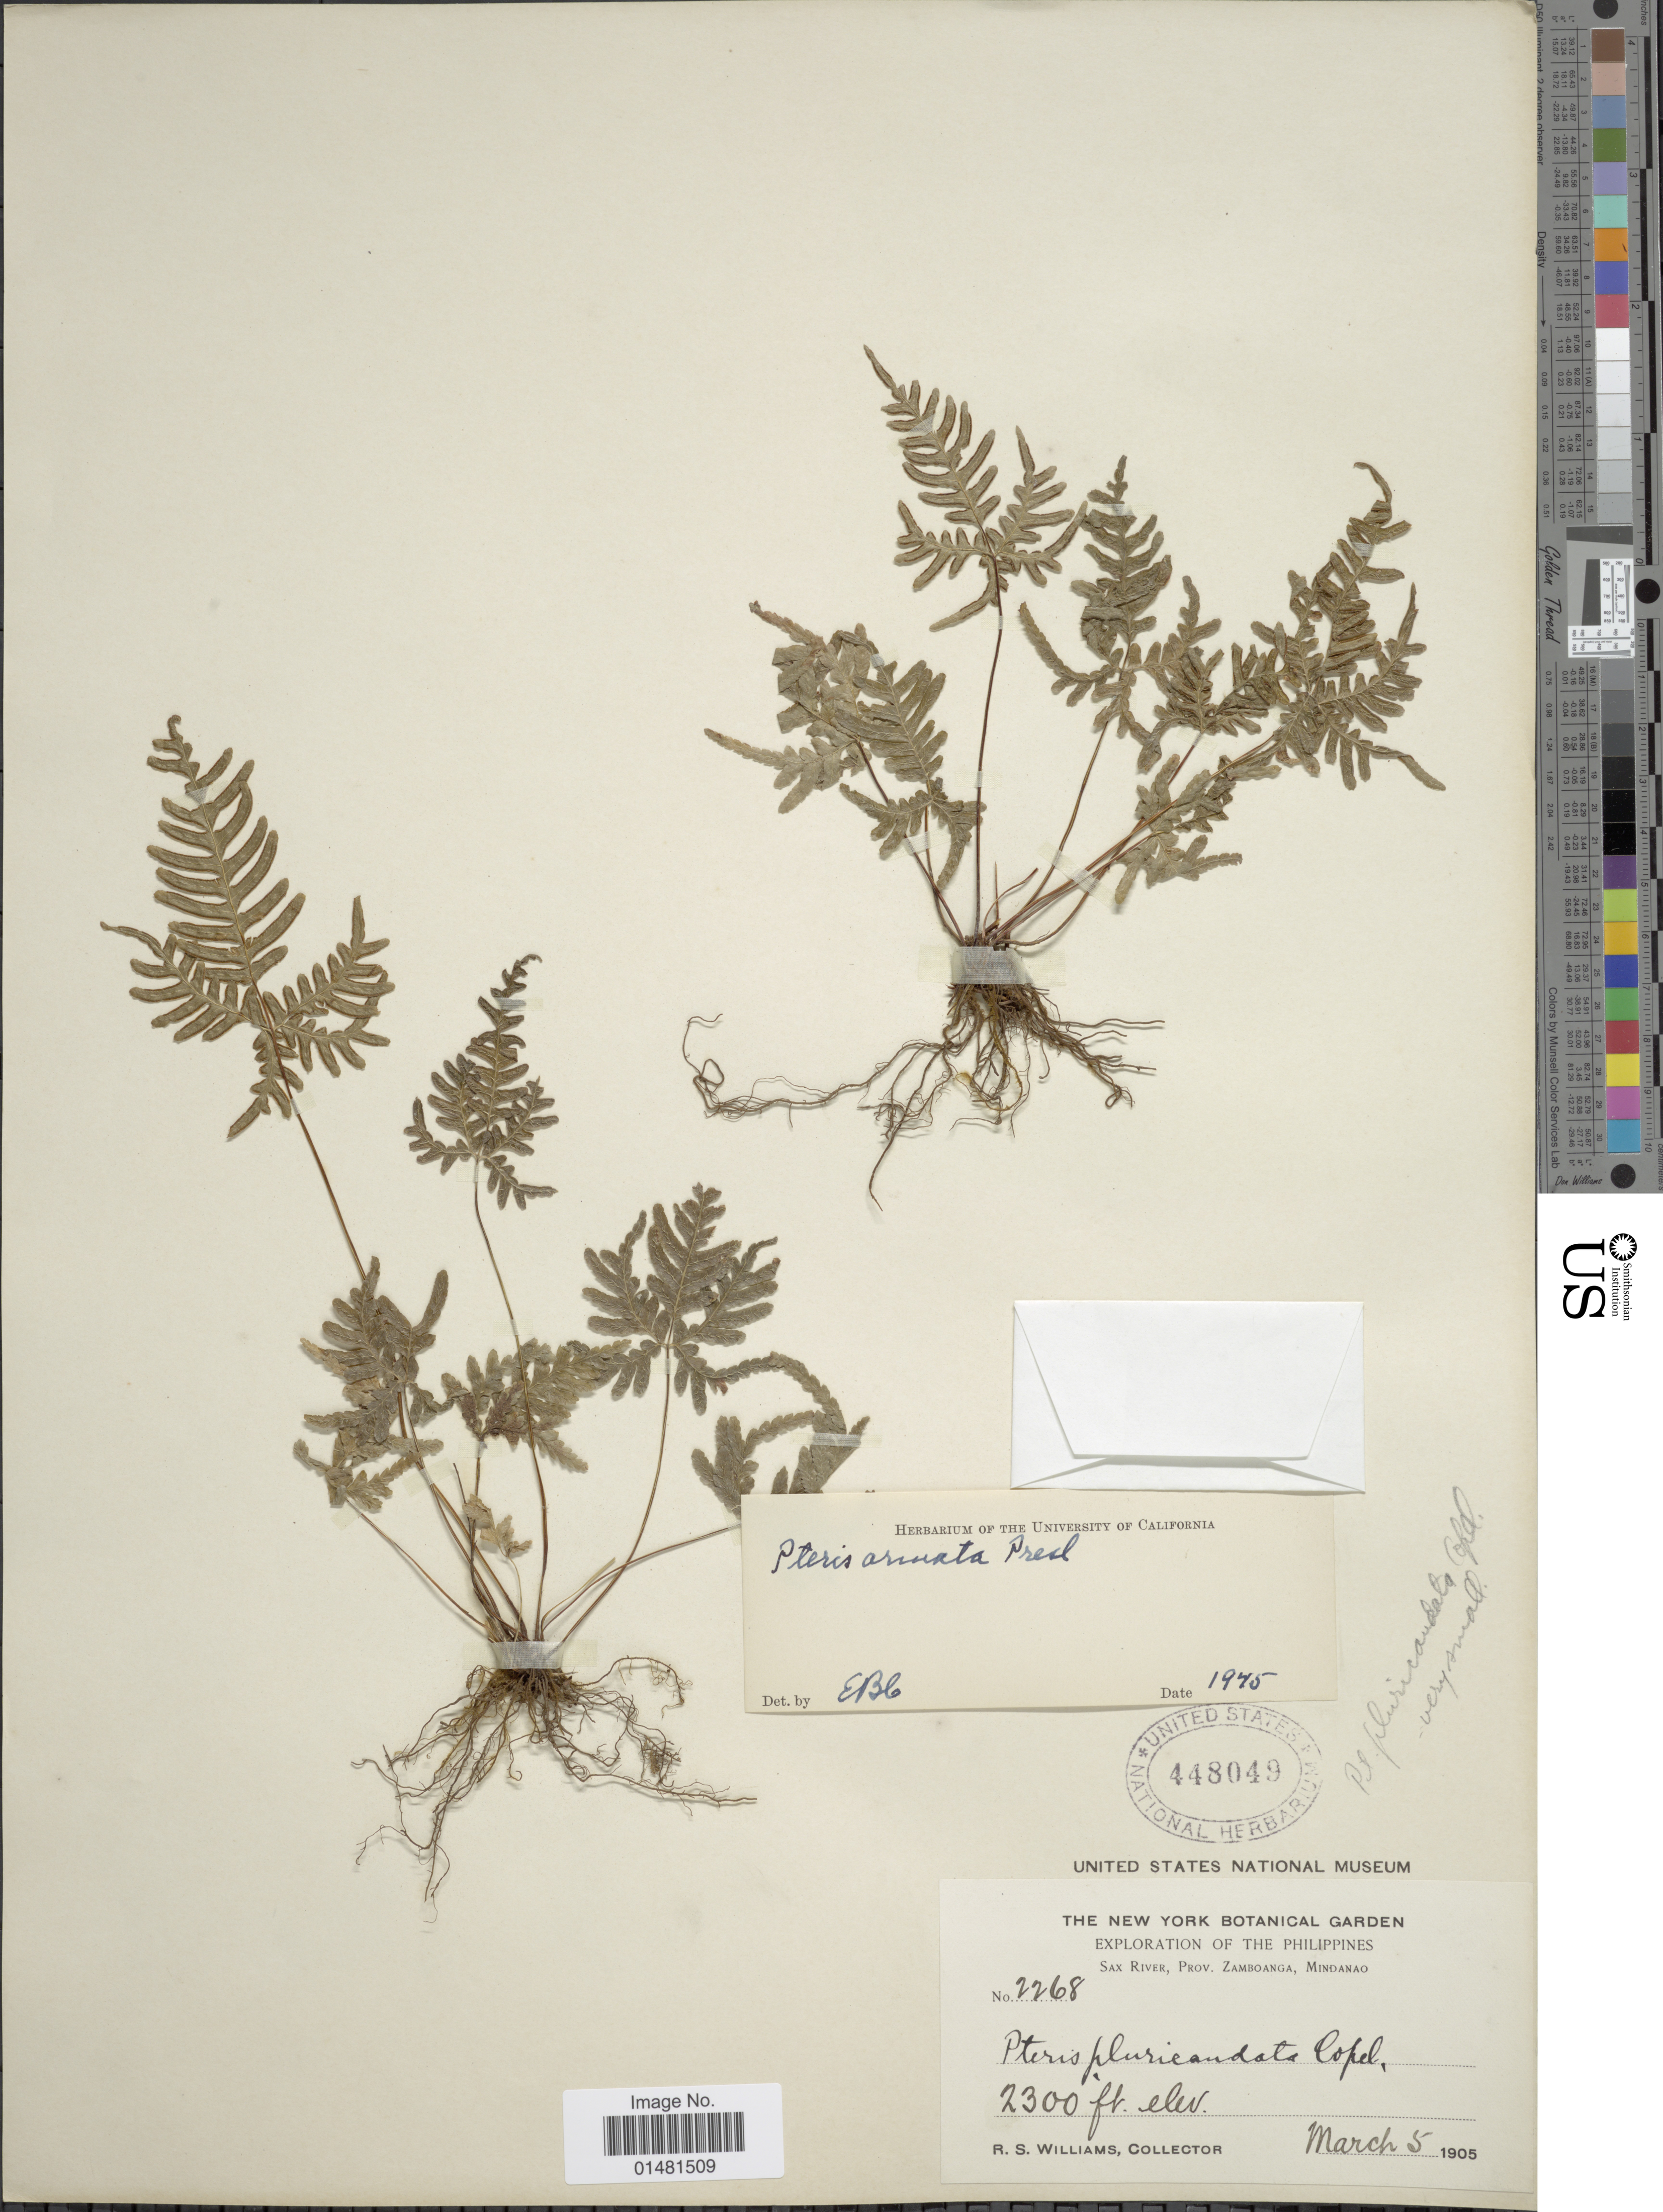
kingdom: Plantae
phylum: Tracheophyta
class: Polypodiopsida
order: Polypodiales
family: Pteridaceae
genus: Pteris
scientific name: Pteris armata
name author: C. Presl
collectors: R. S. Williams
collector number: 2268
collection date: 1905-03-05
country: Philippines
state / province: Zamboanga Peninsula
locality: Sax River, Prov. Zamboanga, Mindanao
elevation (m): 701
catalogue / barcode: US 448049